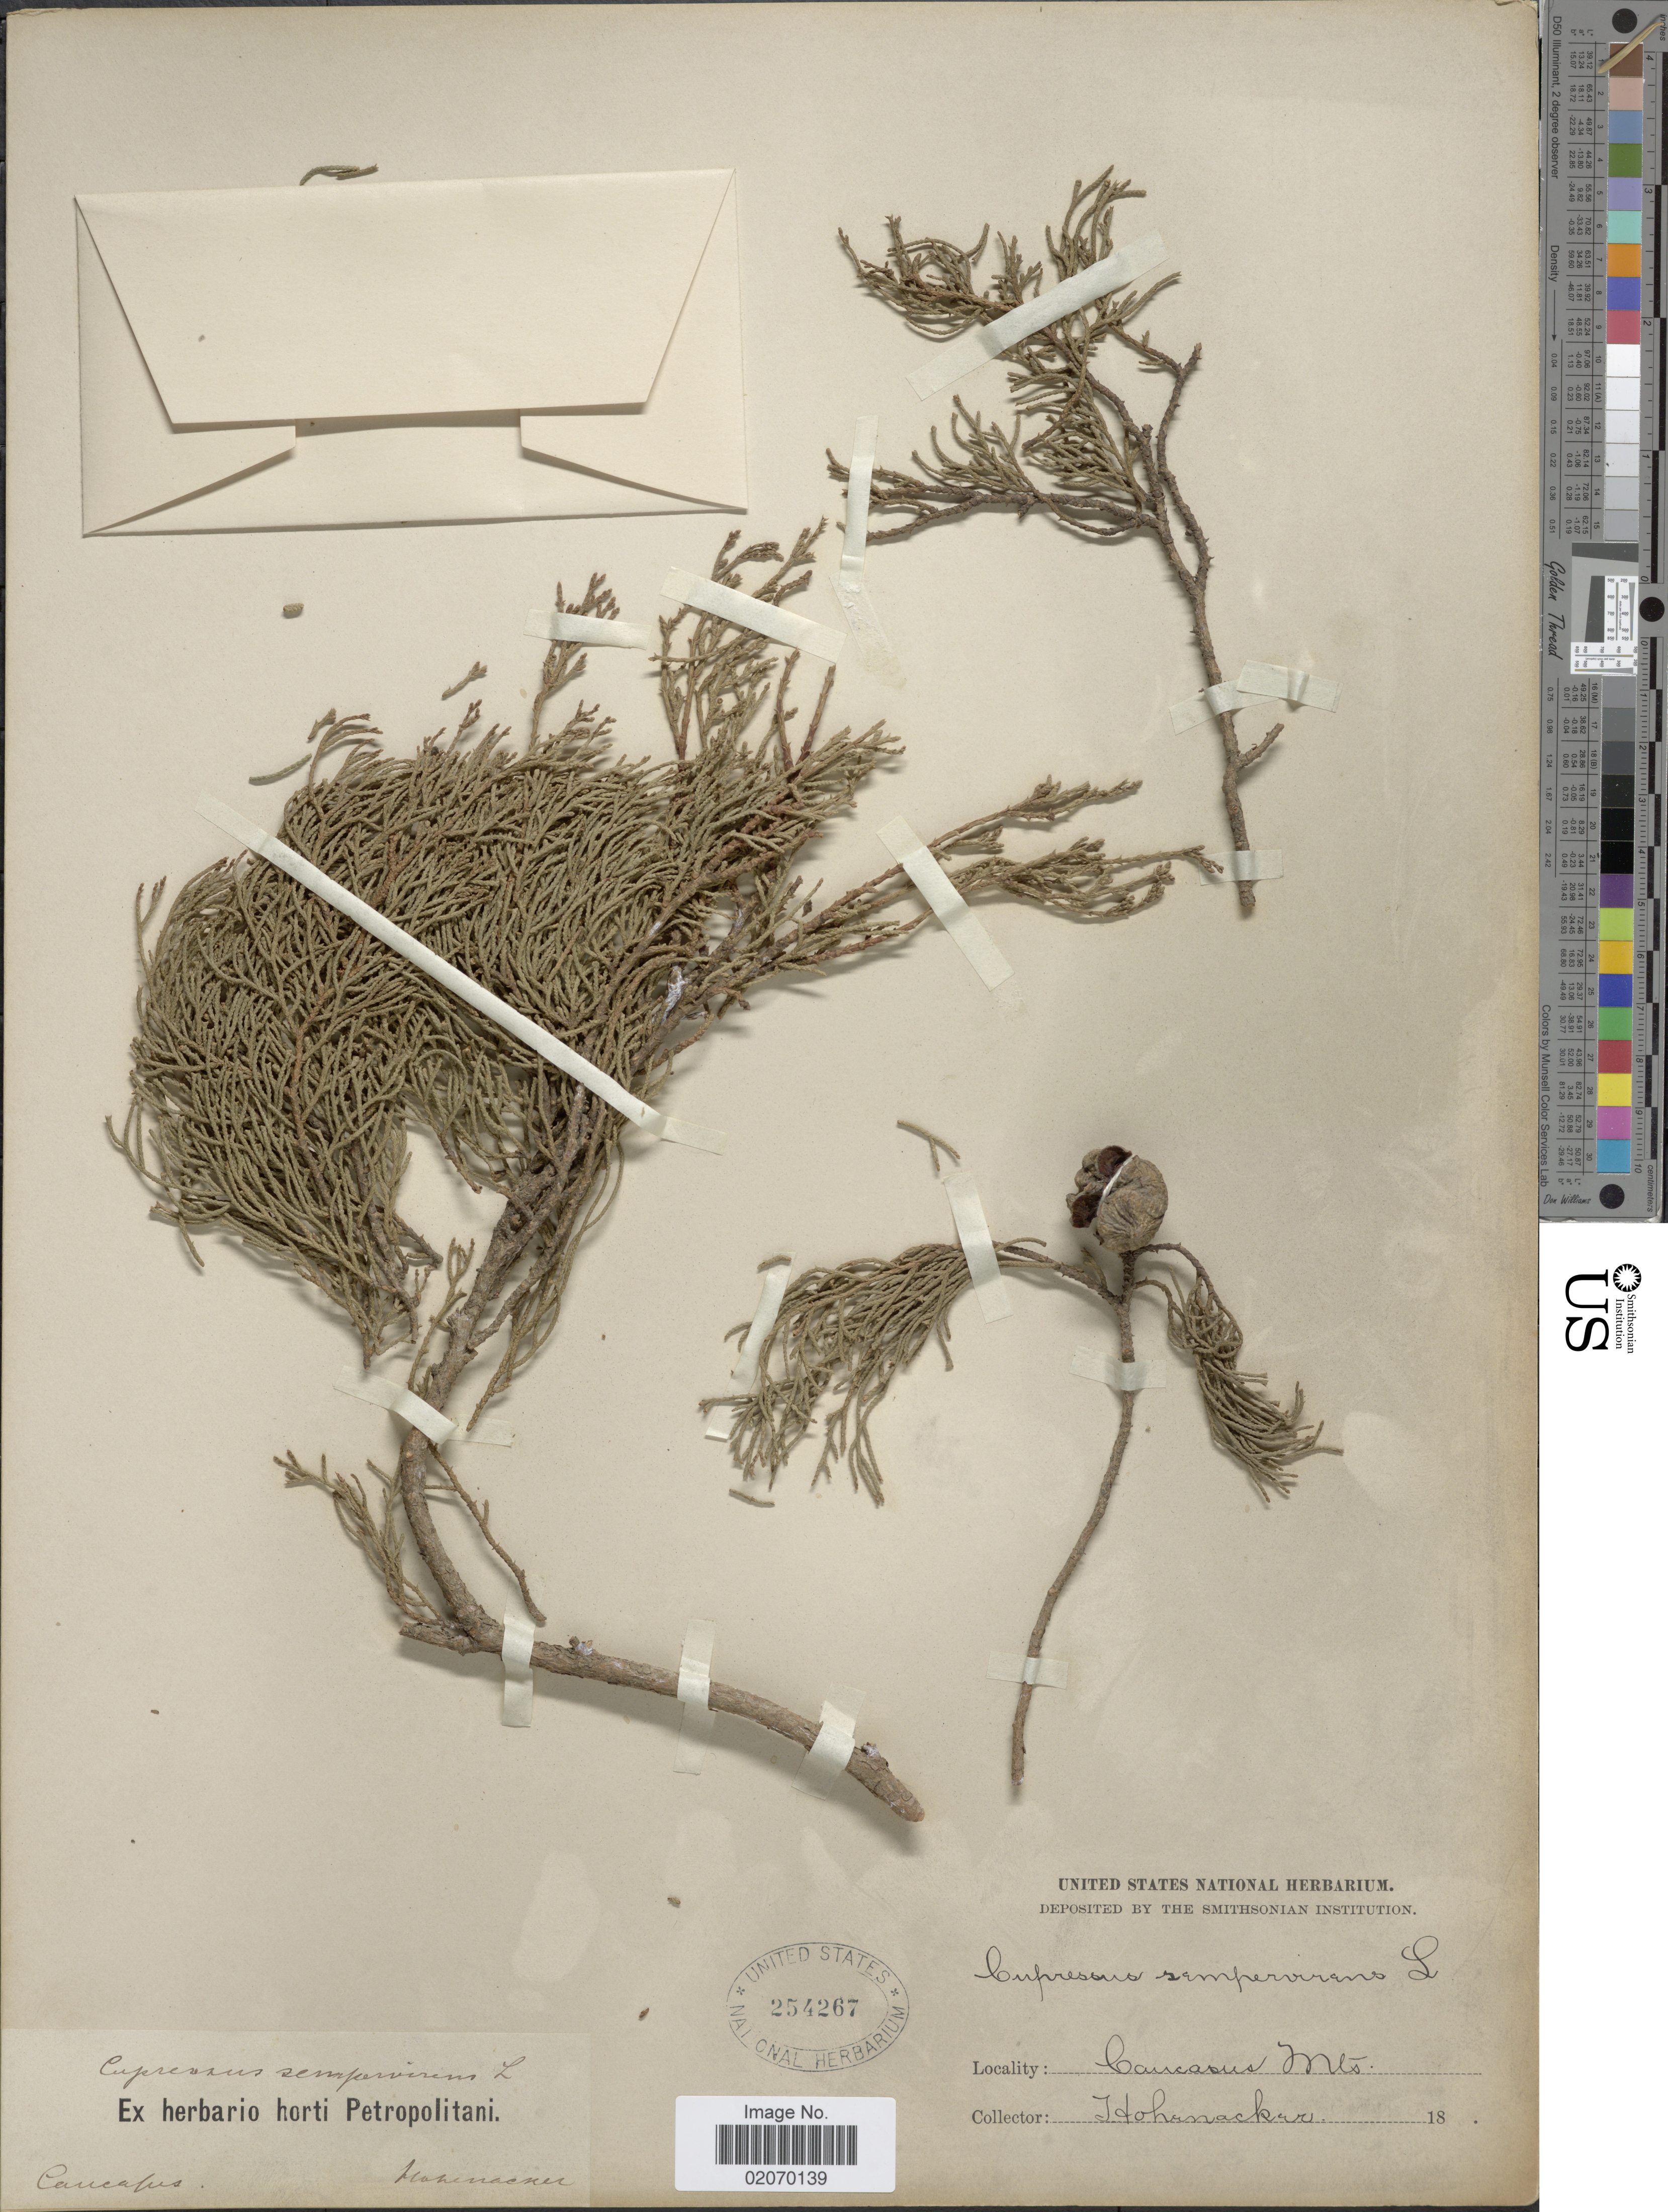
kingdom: Plantae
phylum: Tracheophyta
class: Pinopsida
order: Pinales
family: Cupressaceae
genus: Cupressus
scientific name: Cupressus sempervirens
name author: L.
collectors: Hohenacker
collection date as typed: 18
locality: Caucasus Mts.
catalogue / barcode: US 254267